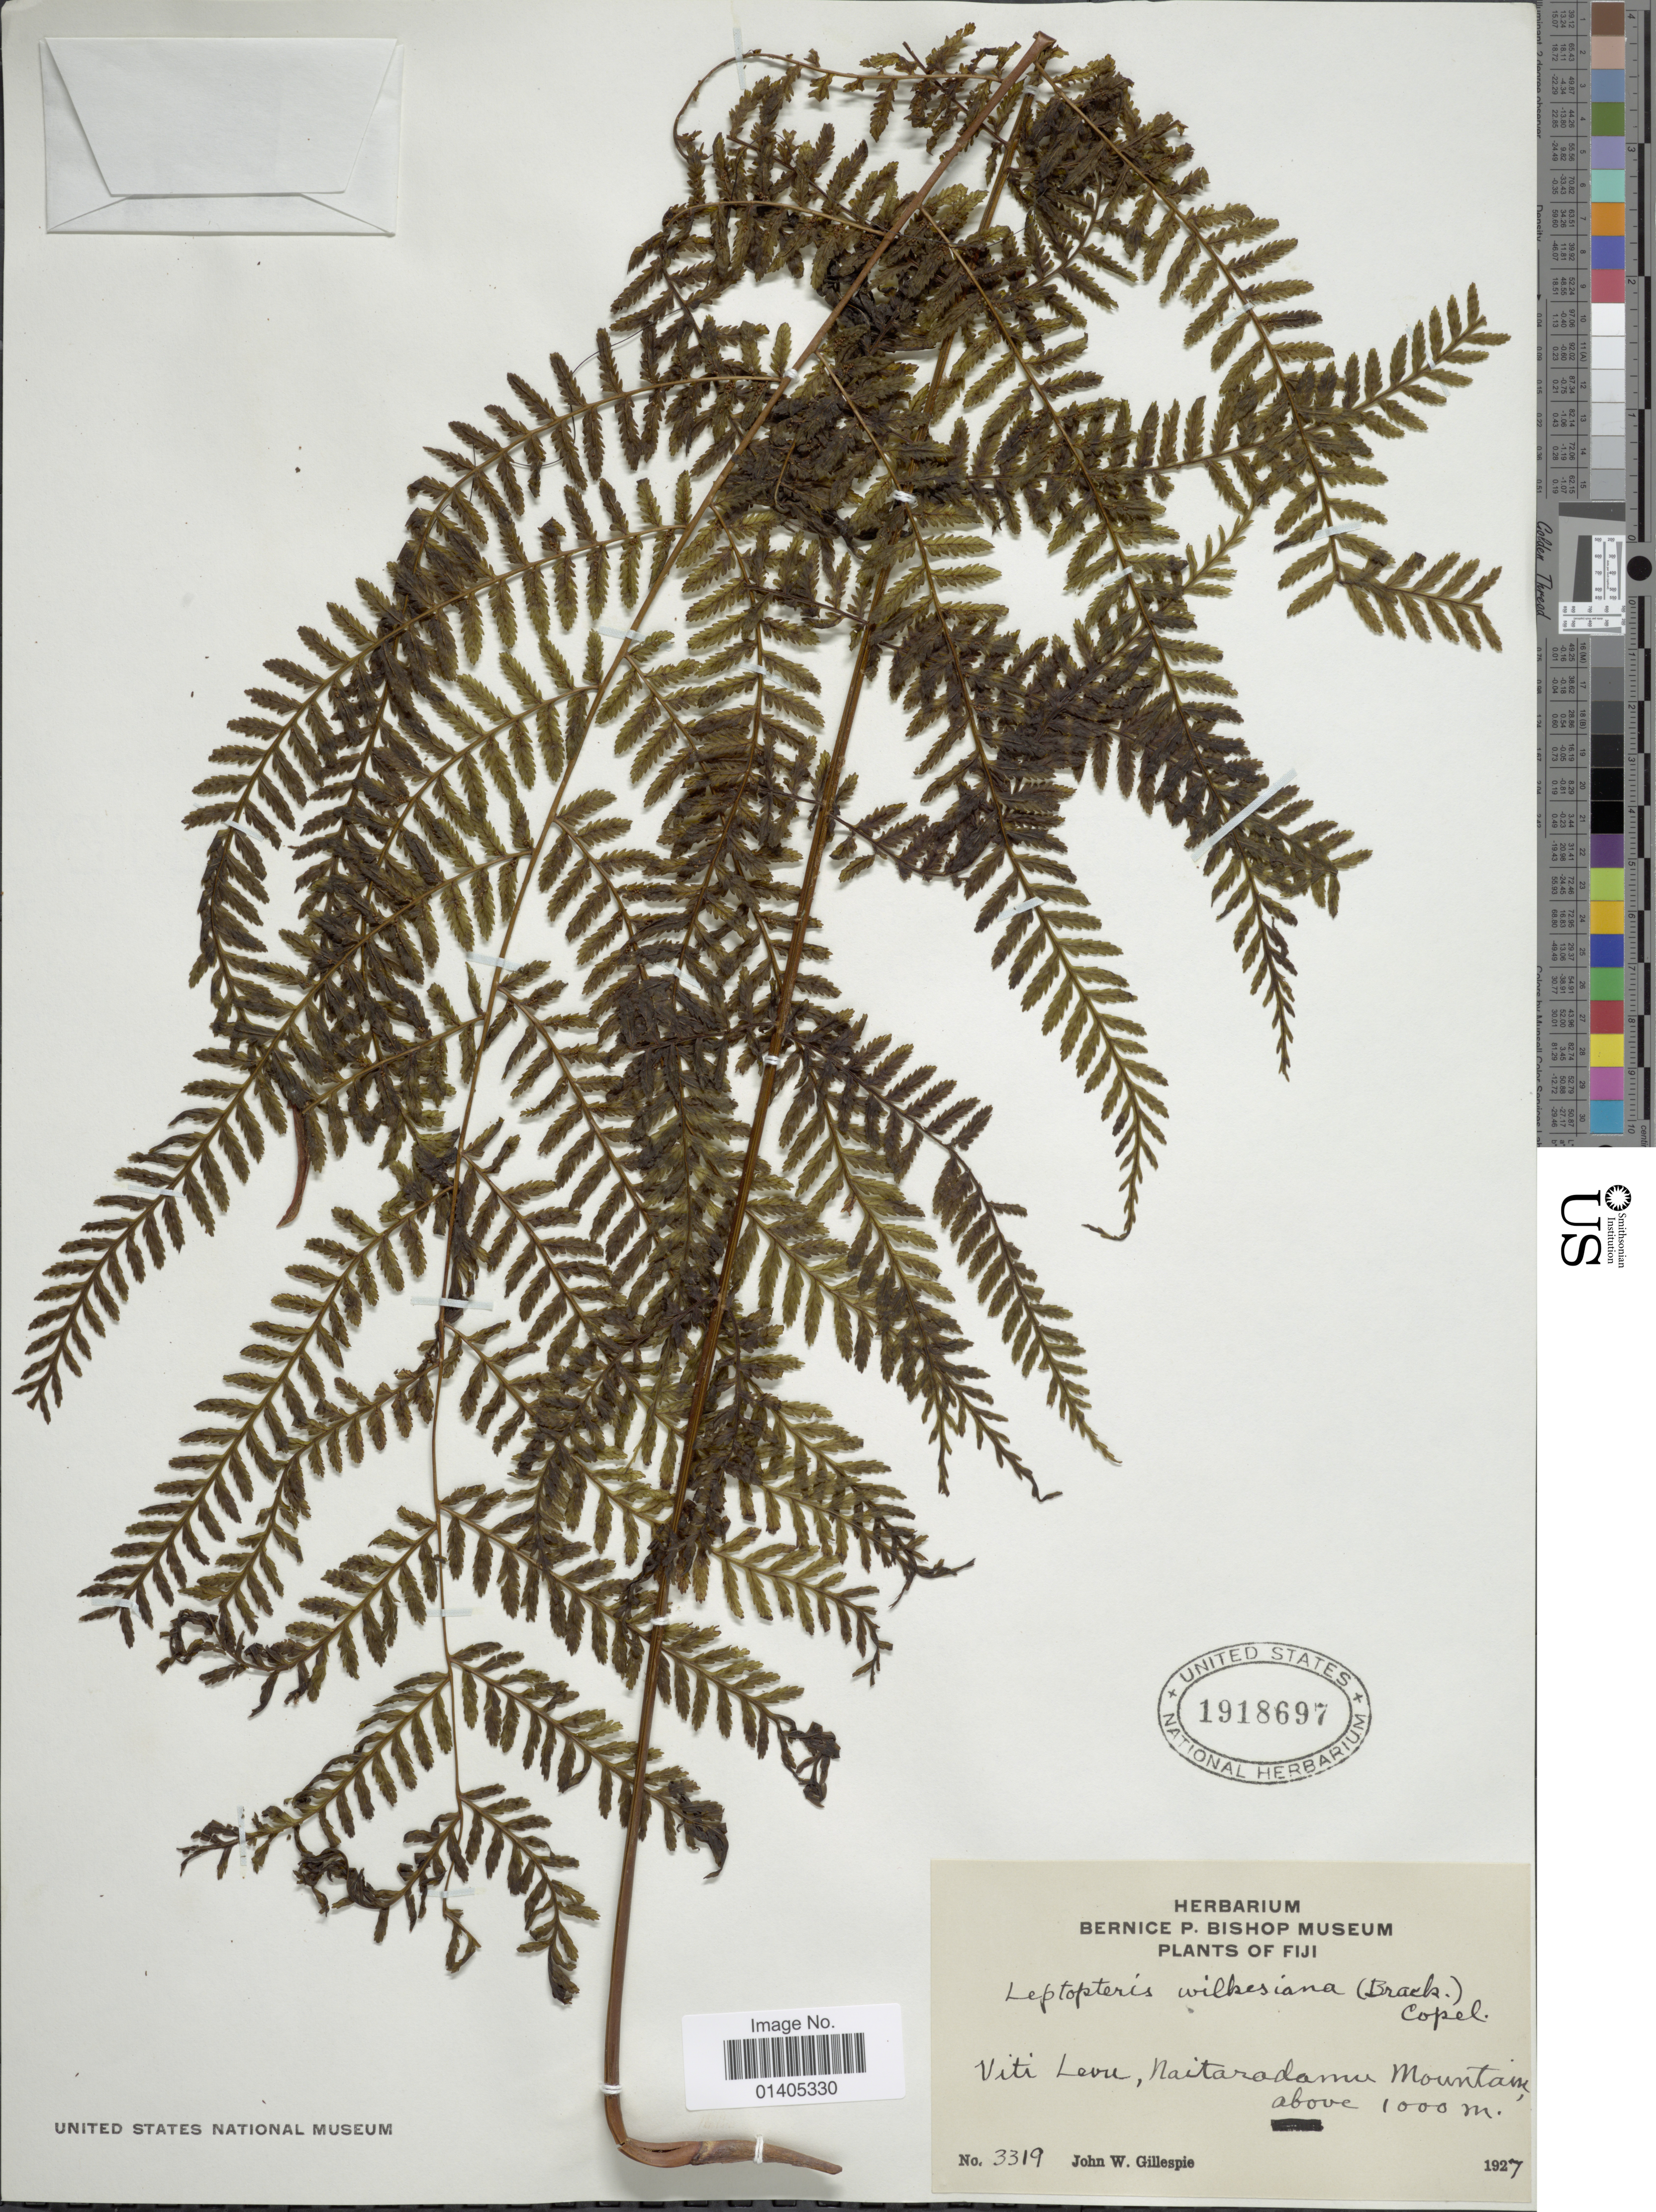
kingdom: Plantae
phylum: Tracheophyta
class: Polypodiopsida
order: Osmundales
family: Osmundaceae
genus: Leptopteris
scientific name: Leptopteris wilkesiana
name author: (Brack.) Christ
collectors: J. W. Gillespie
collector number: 3319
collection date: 1927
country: Fiji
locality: Viti levu, Naitaradamu Mountains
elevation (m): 1000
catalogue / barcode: US 1918697